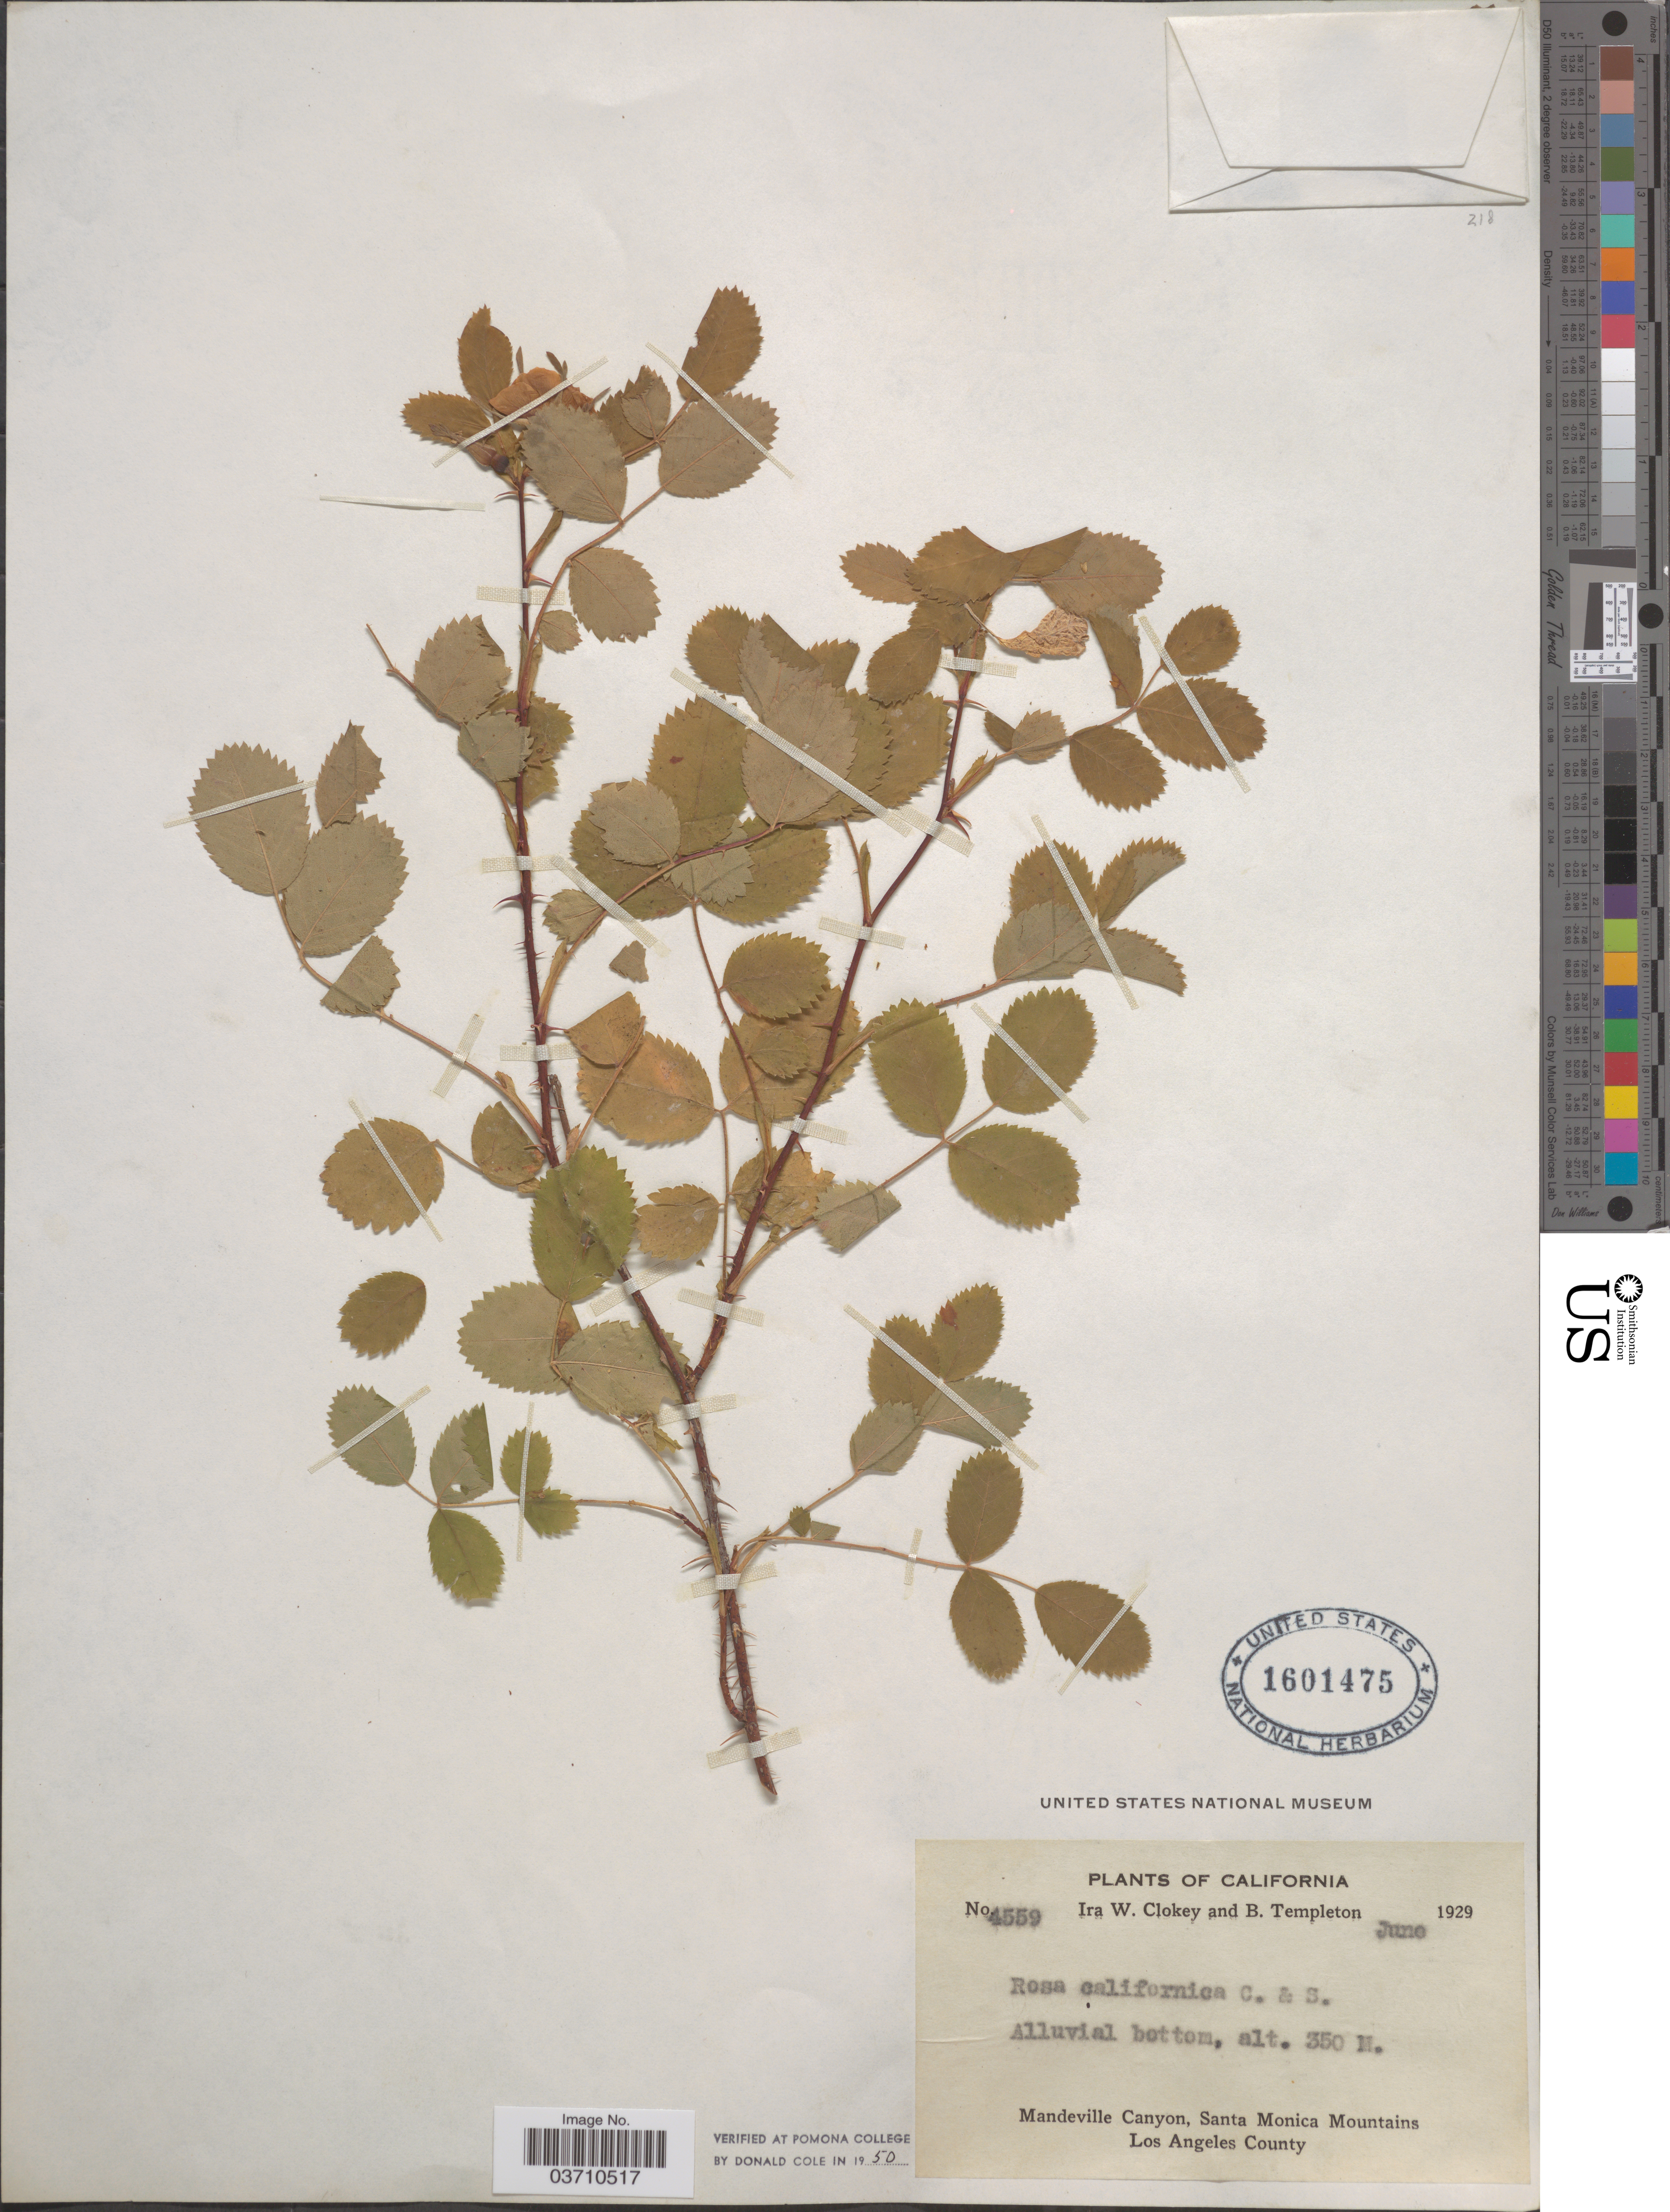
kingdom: Plantae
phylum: Tracheophyta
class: Magnoliopsida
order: Rosales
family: Rosaceae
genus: Rosa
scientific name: Rosa californica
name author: Cham. & Schltdl.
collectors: I. W. Clokey & B. Templeton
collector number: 4559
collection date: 1929-06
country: United States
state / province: California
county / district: Los Angeles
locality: Mandeville Canyon, Santa Monica Mountains. Los Angeles County.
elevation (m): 350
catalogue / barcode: US 1601475